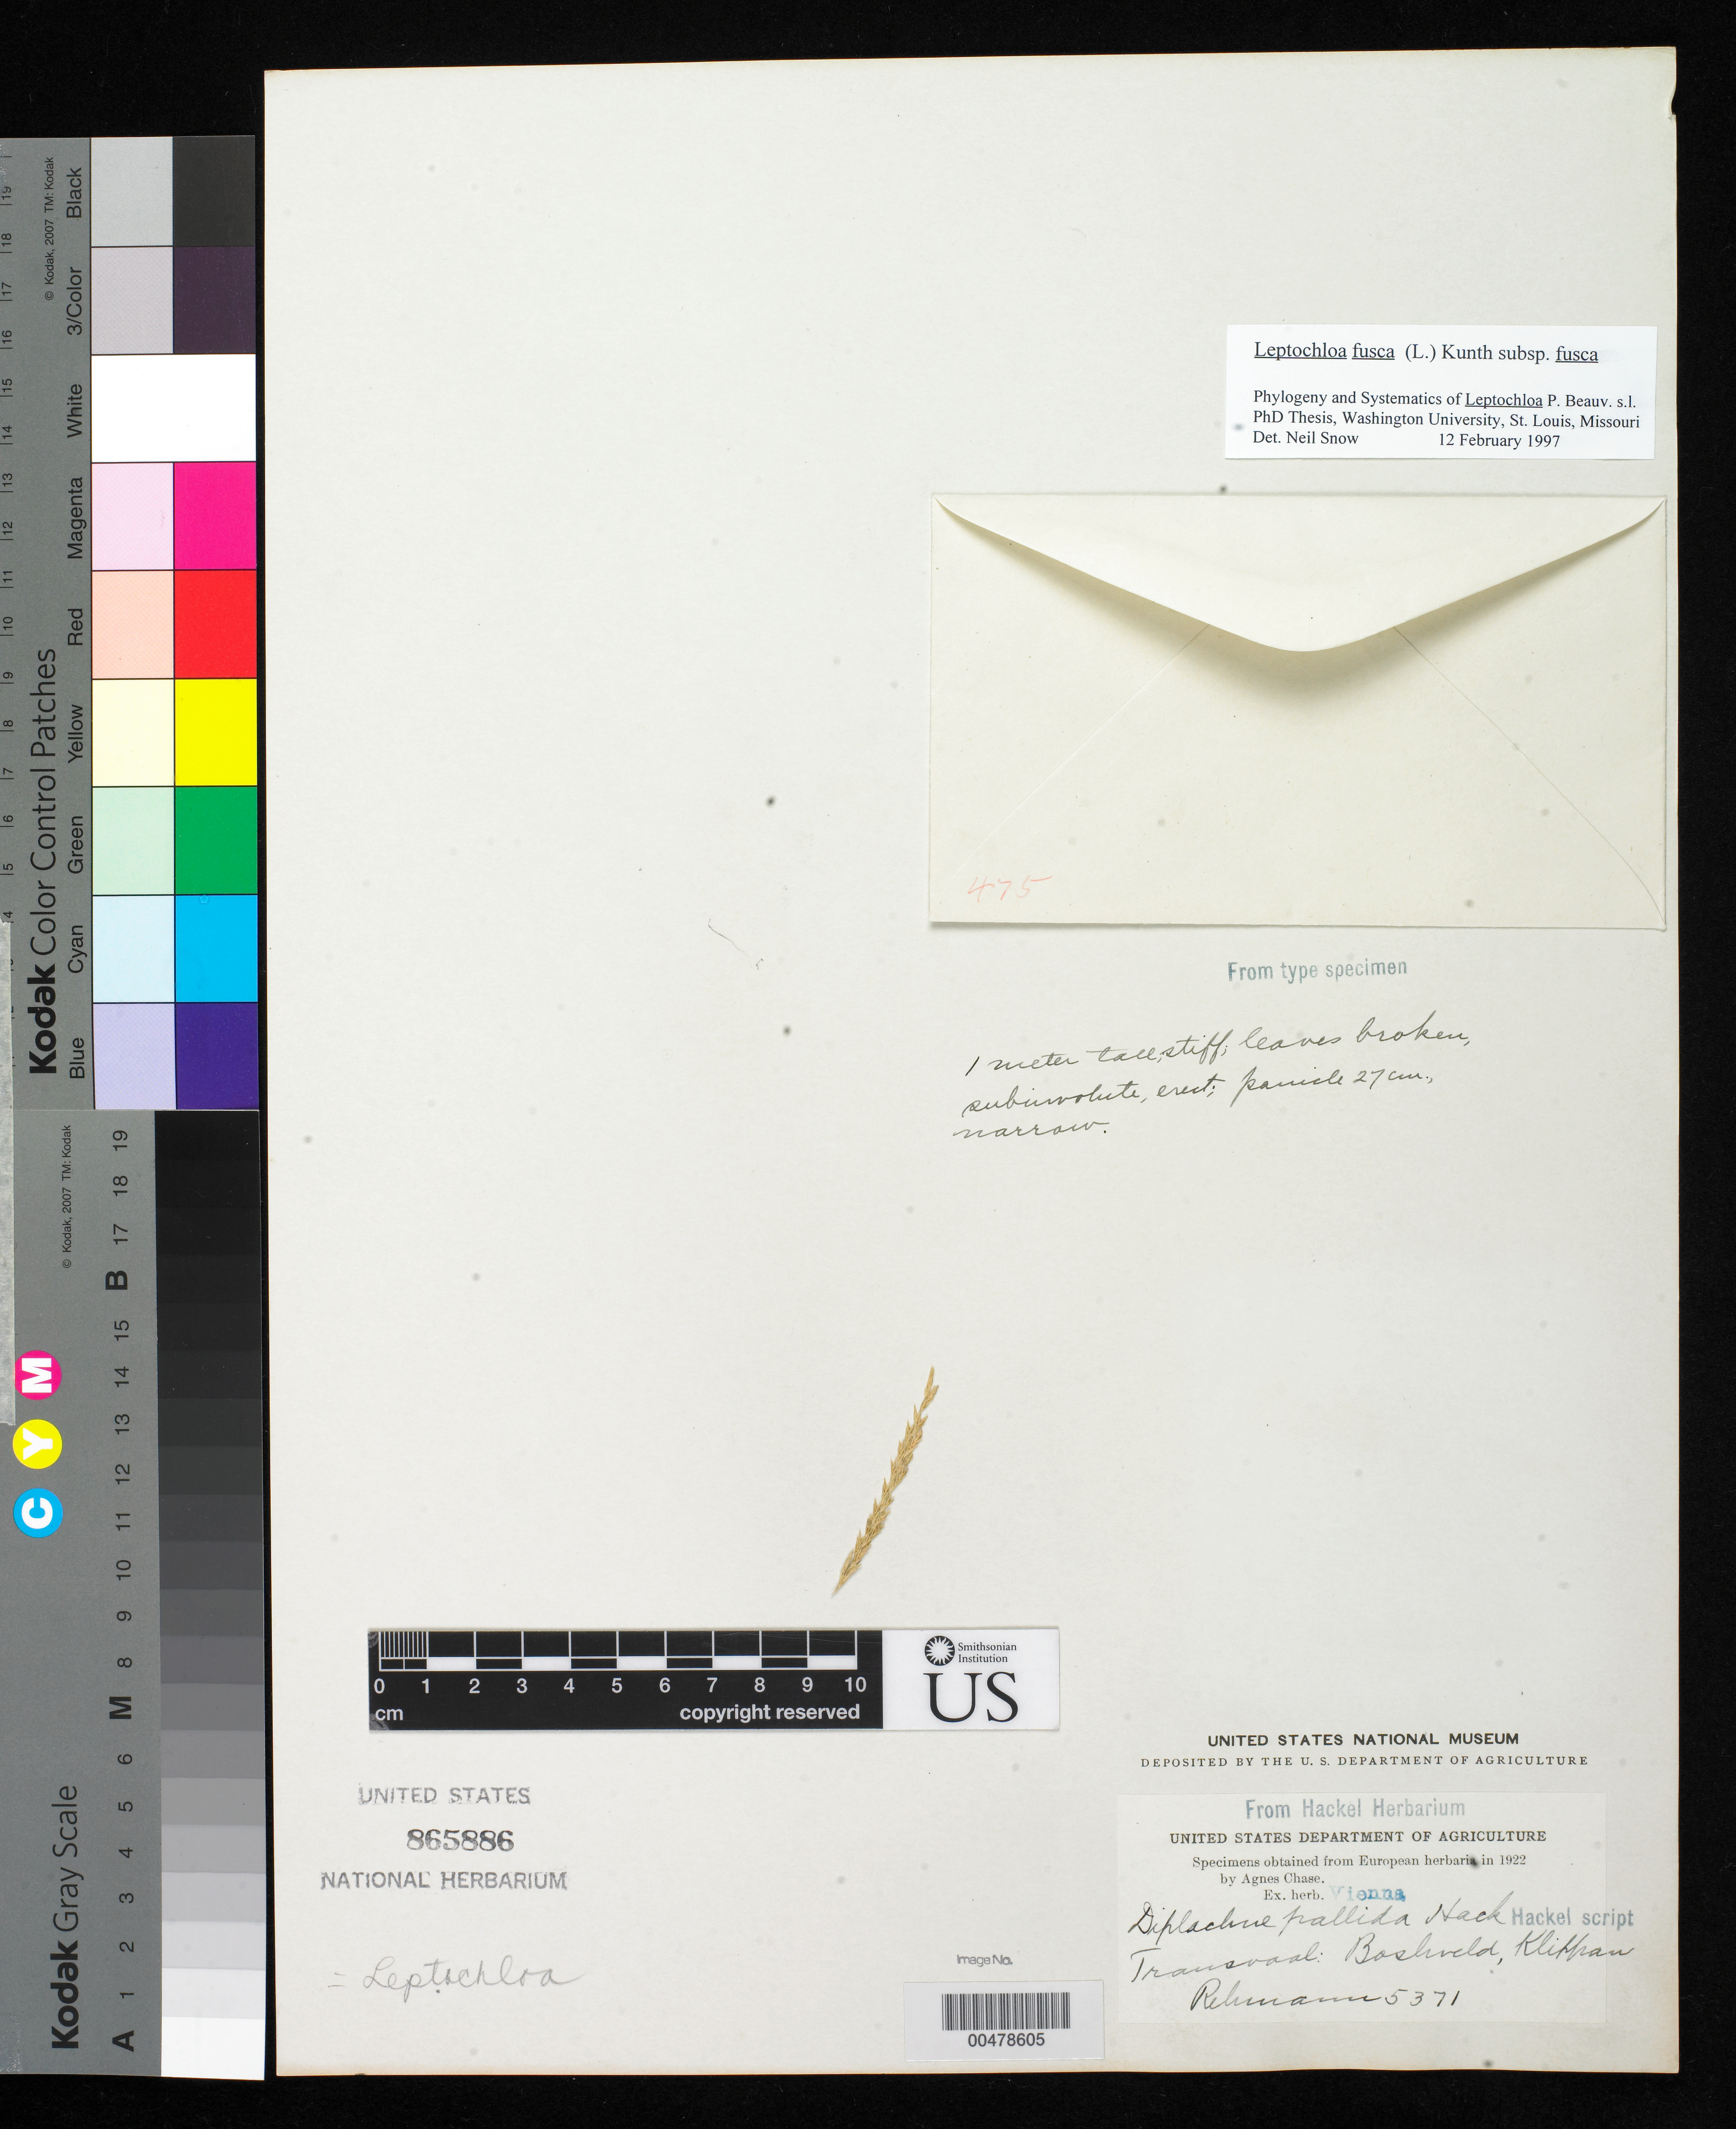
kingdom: Plantae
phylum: Tracheophyta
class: Liliopsida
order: Poales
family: Poaceae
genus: Diplachne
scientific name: Diplachne pallida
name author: Hack. ex Schinz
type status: Type Fragment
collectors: A. Rehmann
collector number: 5371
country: South Africa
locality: Boshveld, Klippan. Transvaal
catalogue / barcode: US 865886